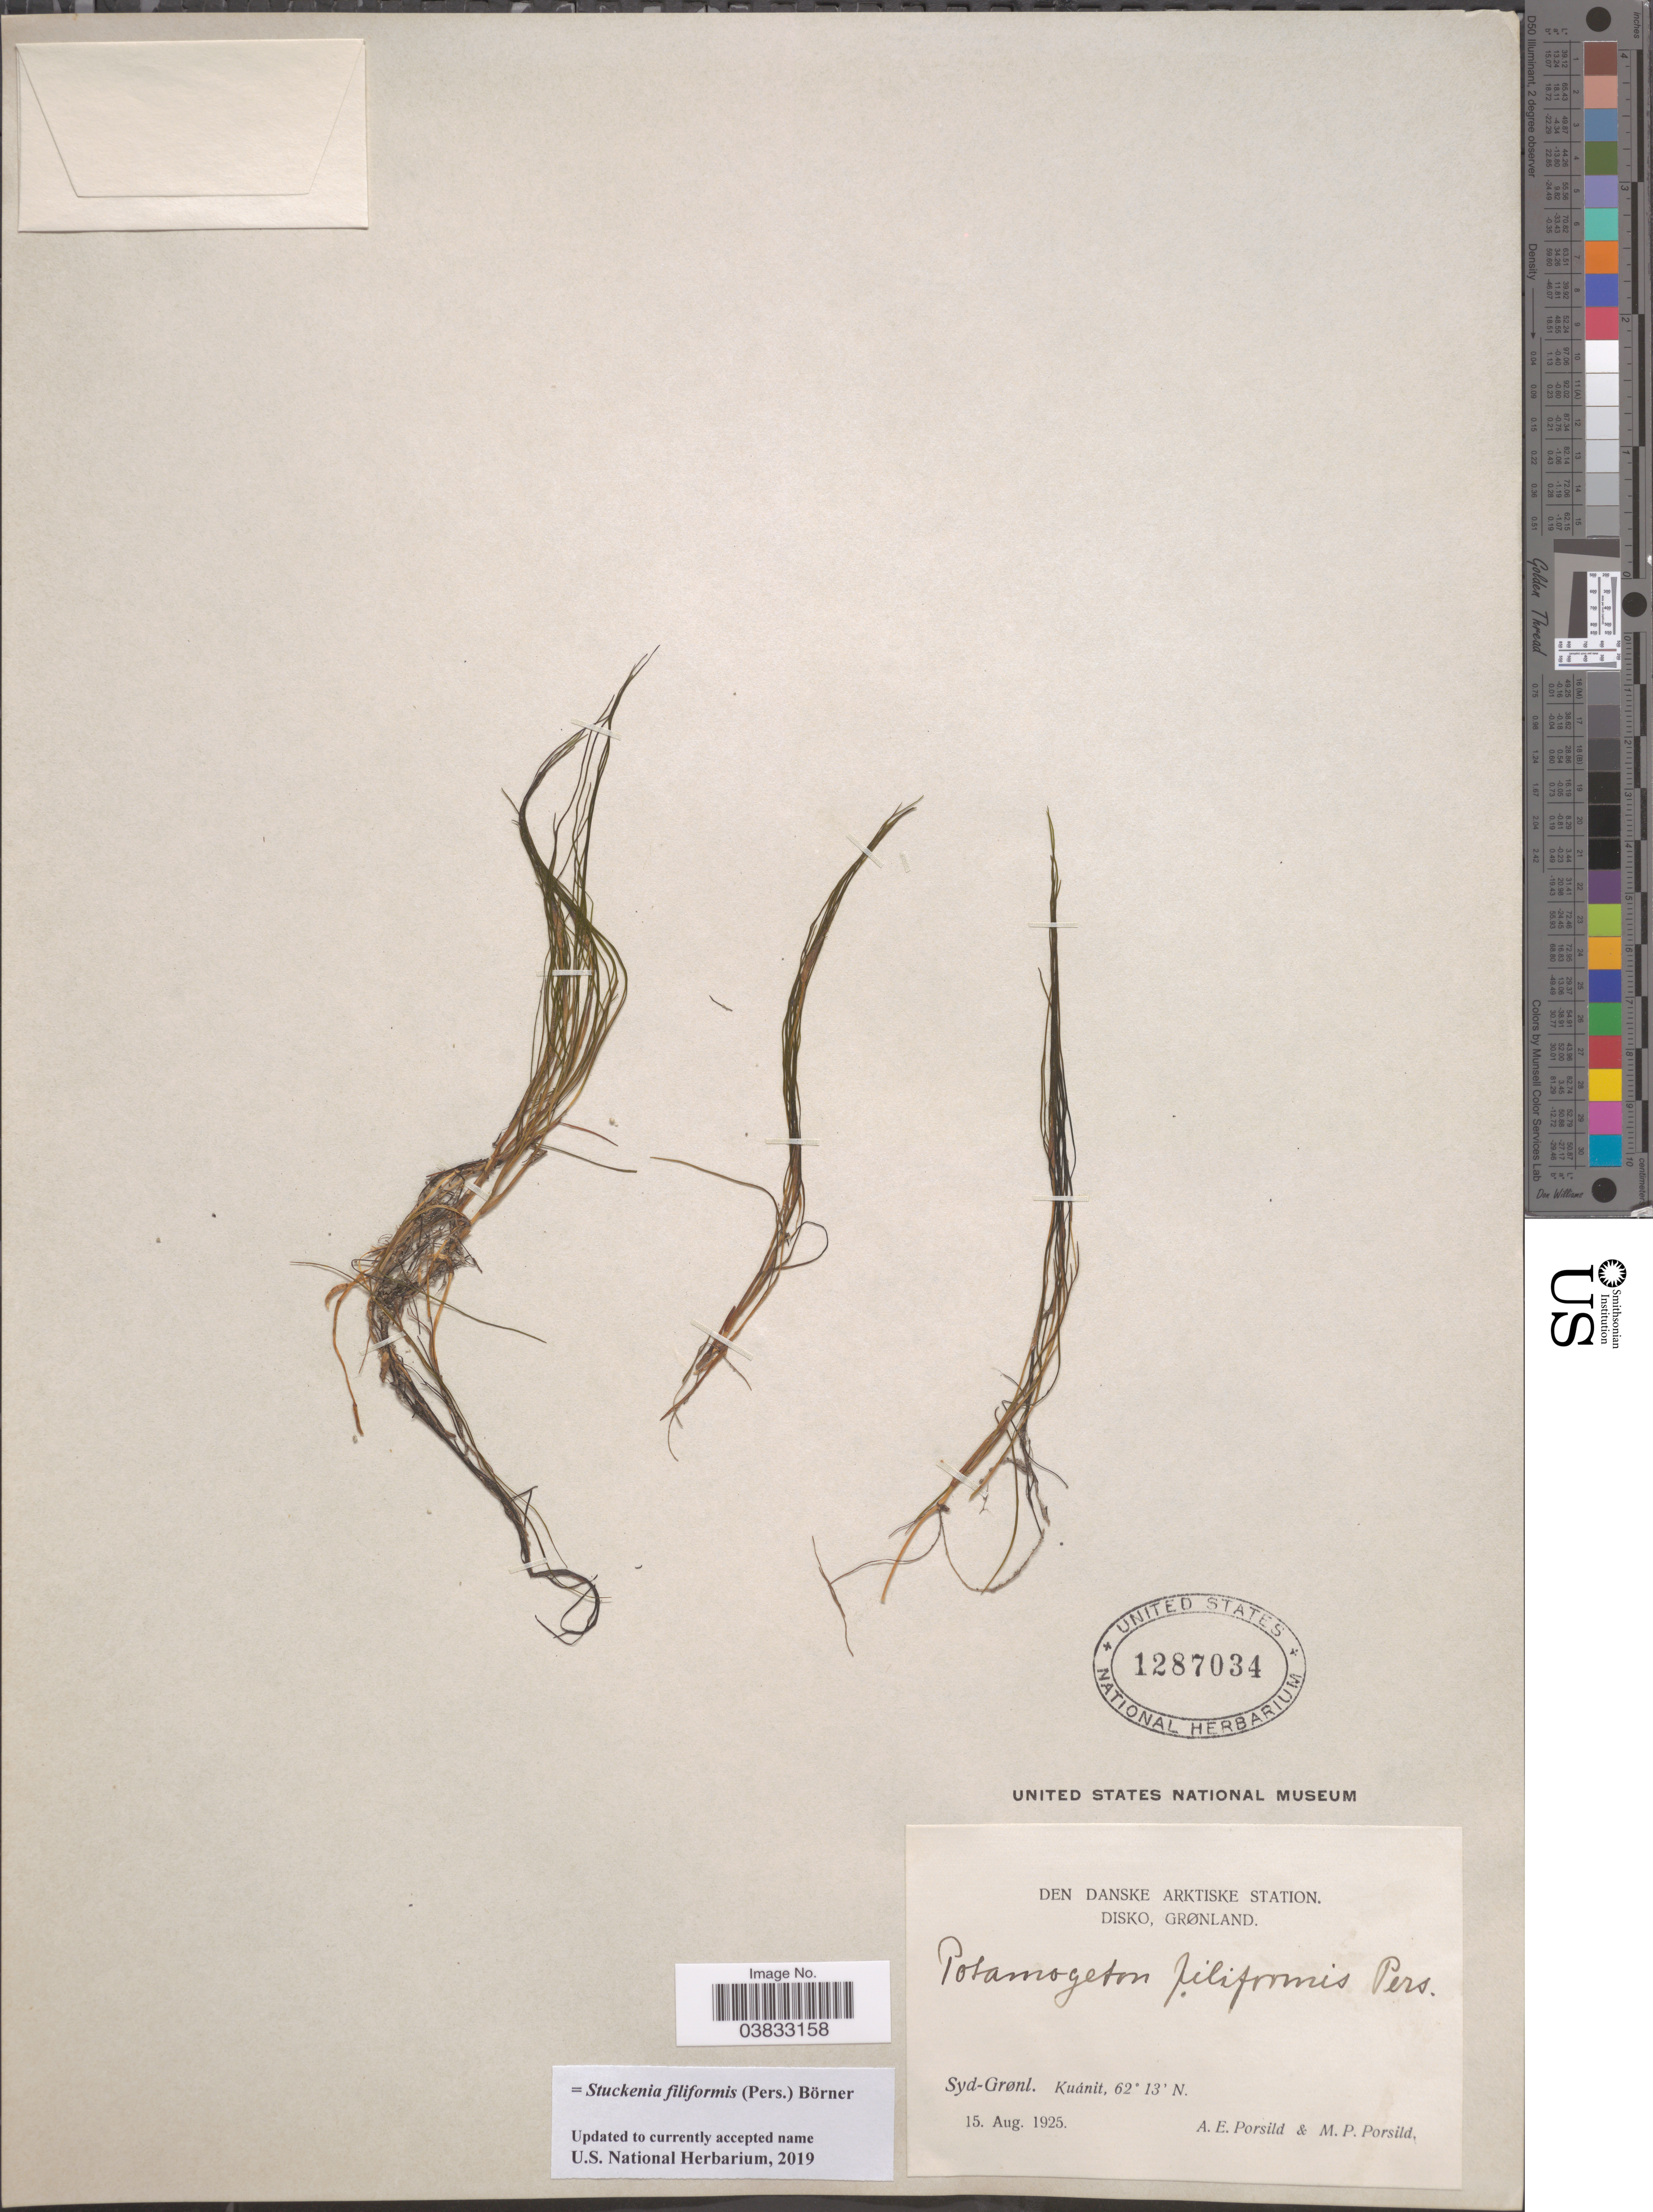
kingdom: Plantae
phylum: Tracheophyta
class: Liliopsida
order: Alismatales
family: Potamogetonaceae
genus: Stuckenia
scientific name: Stuckenia filiformis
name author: (Pers.) Börner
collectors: A. E. Porsild & M. P. Porsild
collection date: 1925-08-15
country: Greenland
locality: Den Danske Arktiske Station. Disko, Grønland. Syd-Grønl. Kuánit.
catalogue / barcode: US 1287034